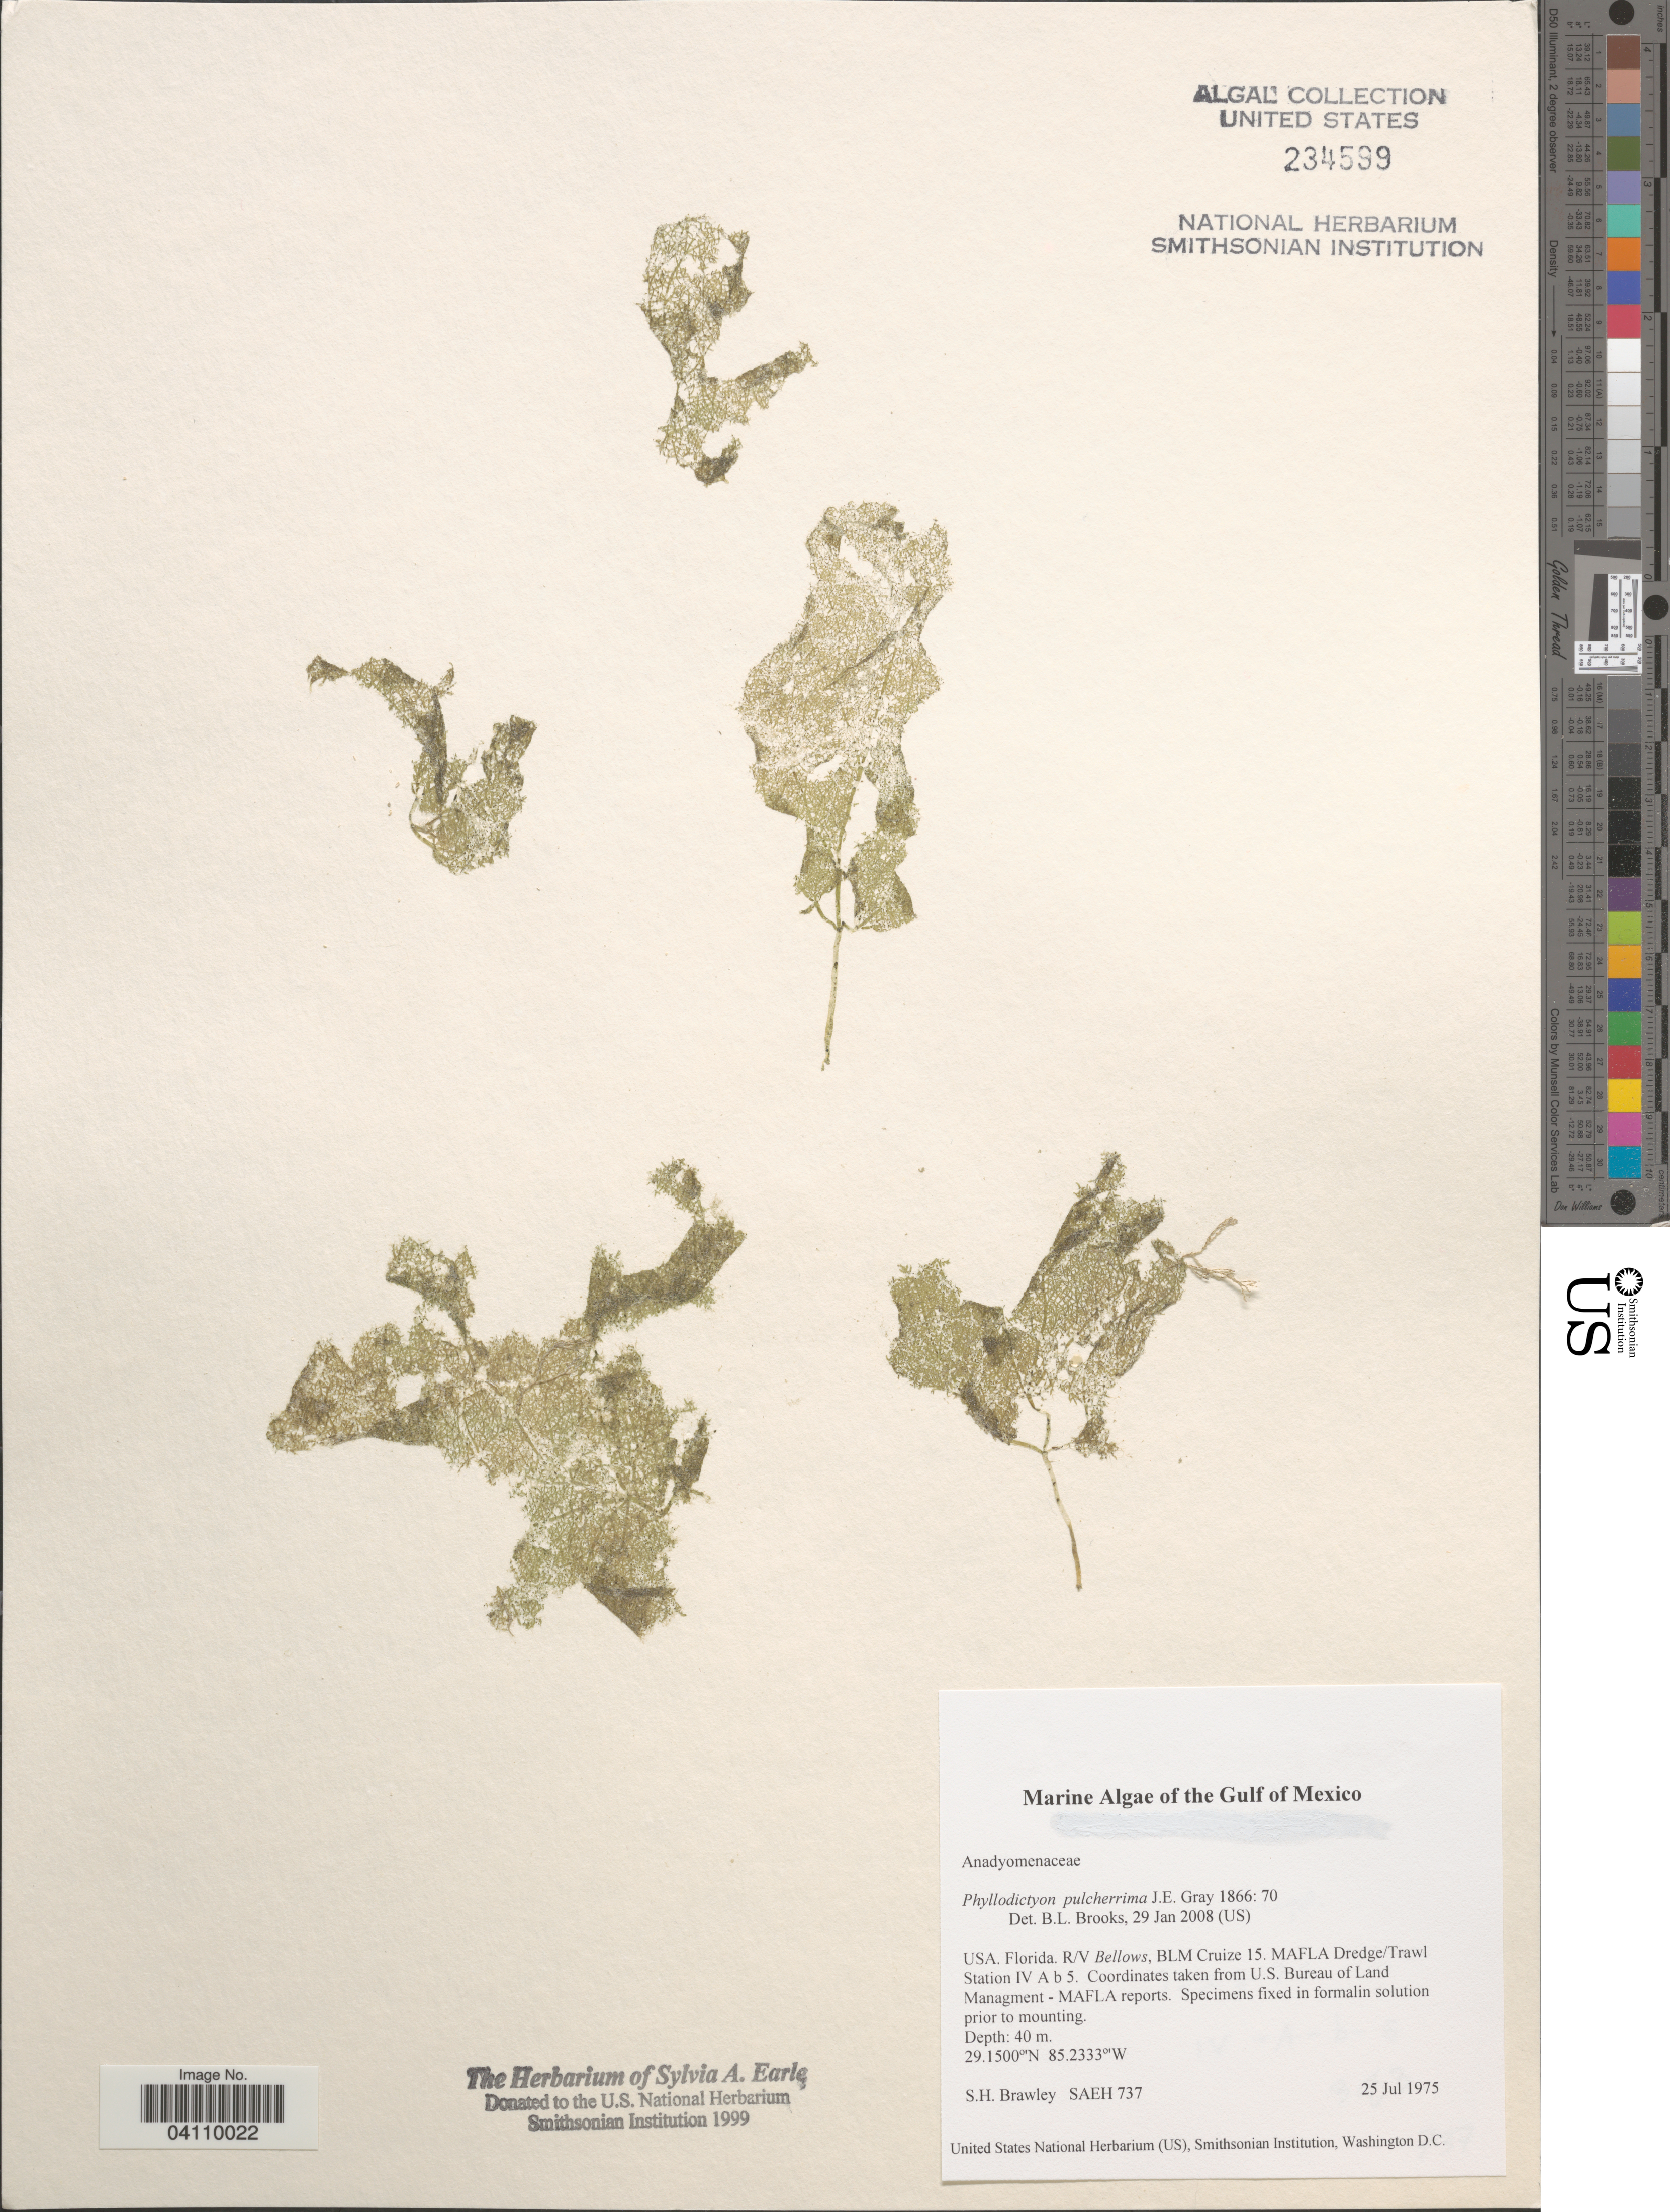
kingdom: Plantae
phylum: Chlorophyta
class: Ulvophyceae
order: Siphonocladales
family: Boodleaceae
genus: Phyllodictyon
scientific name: Phyllodictyon pulcherrimum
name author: J.E. Gray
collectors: S. Brawley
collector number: SAEH 737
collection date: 1975-07-25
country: United States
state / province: Florida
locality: The Gulf of Mexico. R/V Bellows, BLM Cruize 15. MAFLA Dredge/Trawl Station IV A b 5. Coordinates taken from U.S. Bureau of Land Managment - MAFLA reports [unsure placement].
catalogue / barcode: US 234599